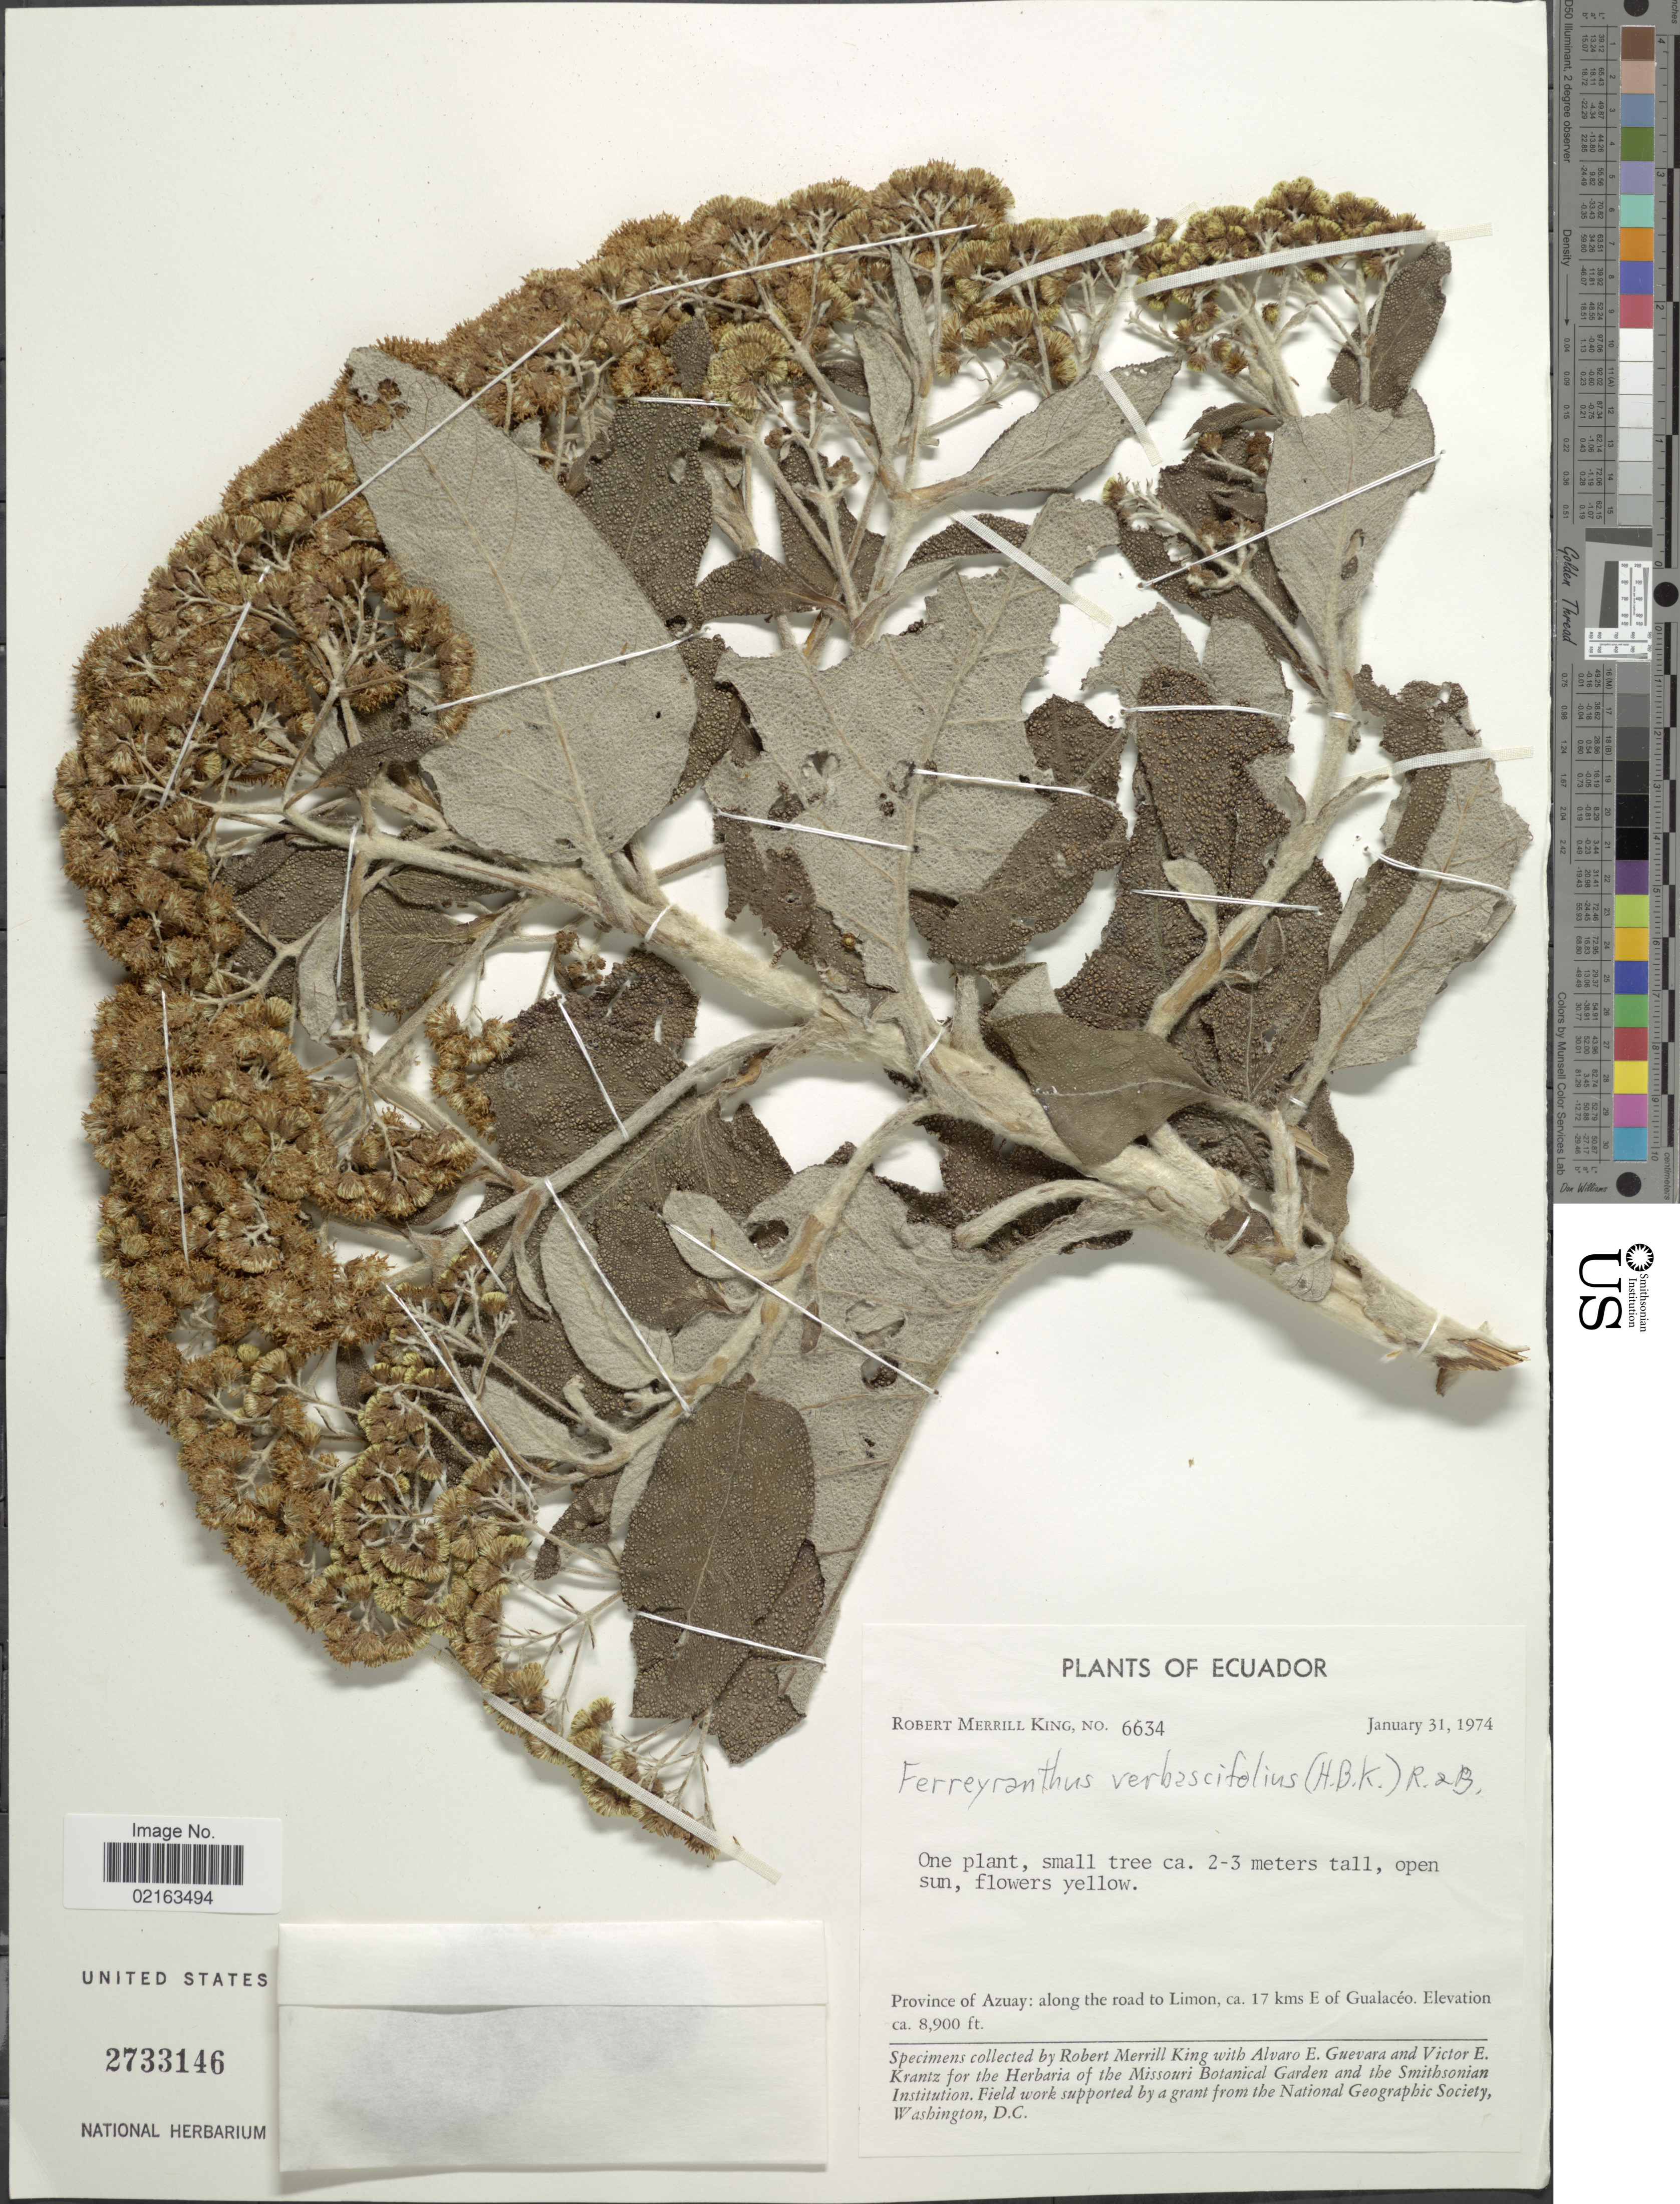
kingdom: Plantae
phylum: Tracheophyta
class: Magnoliopsida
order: Asterales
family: Asteraceae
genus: Ferreyranthus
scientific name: Ferreyranthus verbascifolius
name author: (Kunth) H. Rob. & Brettell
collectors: R. M. King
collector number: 6634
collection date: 1974-01-31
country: Ecuador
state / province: Azuay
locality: Province of Azuay: along the road to Limon, ca. 17 kms E of Gualacéo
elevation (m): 2713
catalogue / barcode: US 2733146